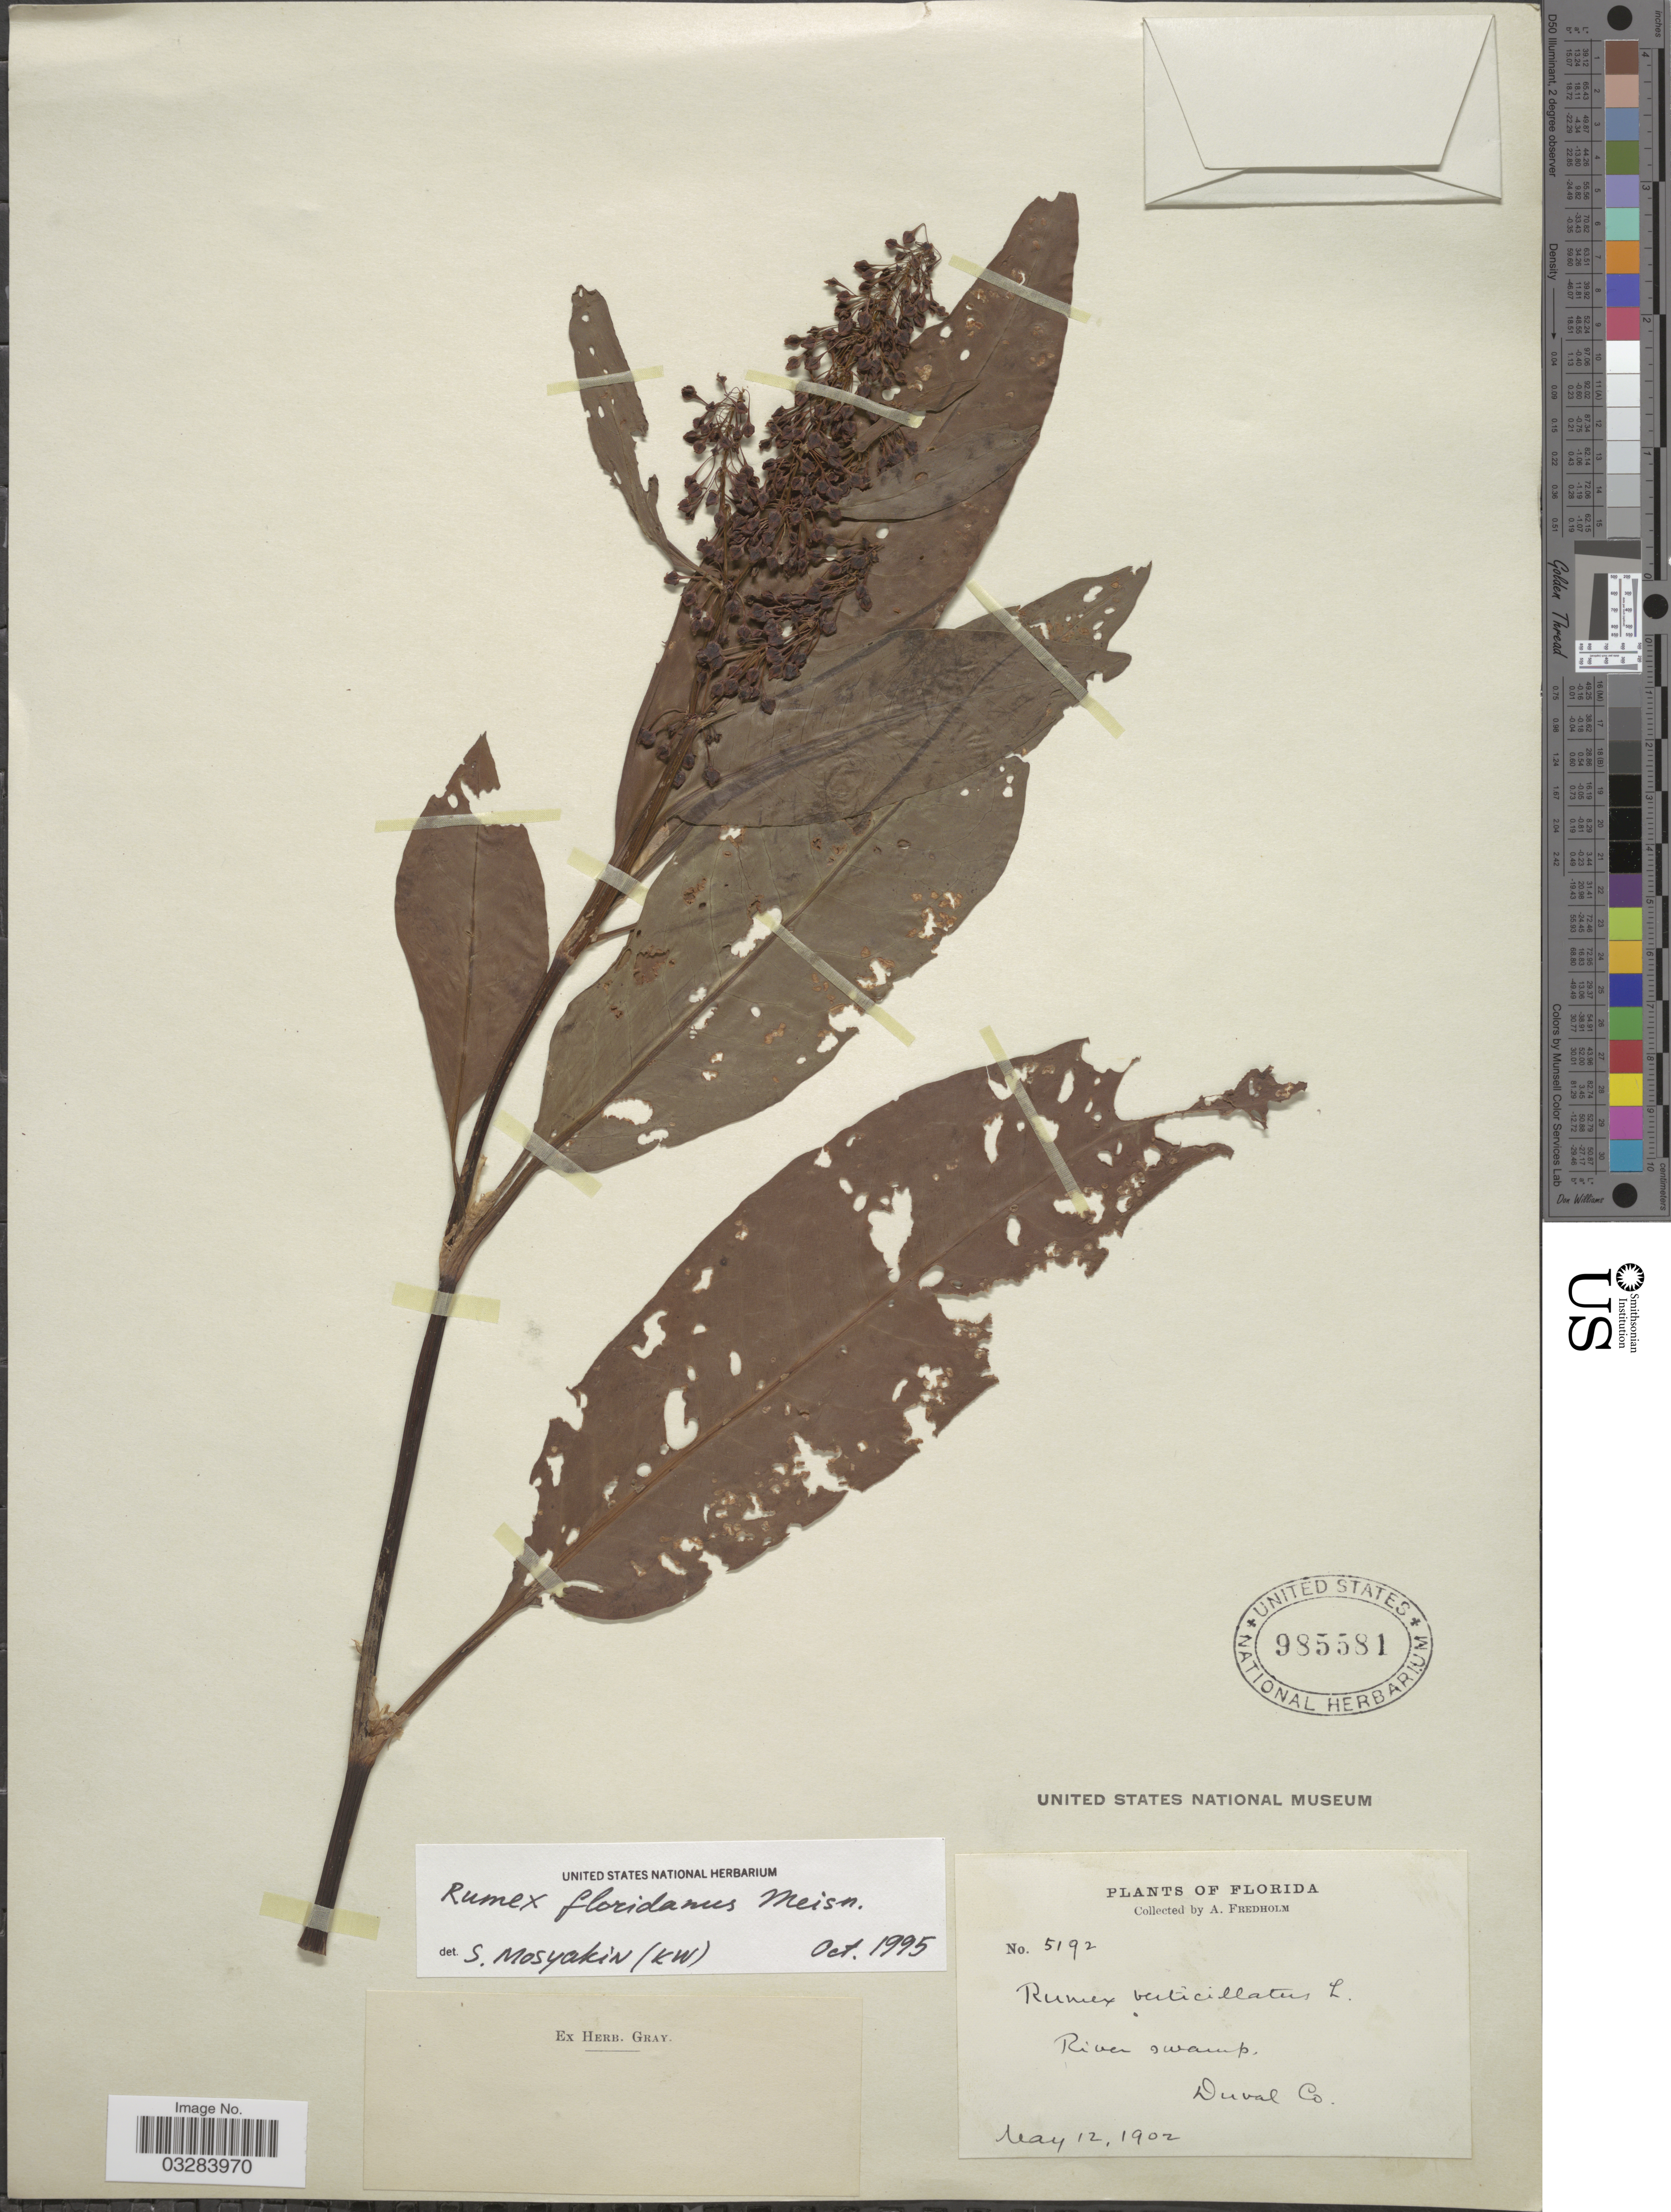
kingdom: Plantae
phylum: Tracheophyta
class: Magnoliopsida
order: Caryophyllales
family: Polygonaceae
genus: Rumex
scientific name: Rumex floridanus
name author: Meisn.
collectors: A. Fredholm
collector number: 5192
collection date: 1902-05-12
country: United States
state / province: Florida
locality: Duval Co.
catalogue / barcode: US 985581